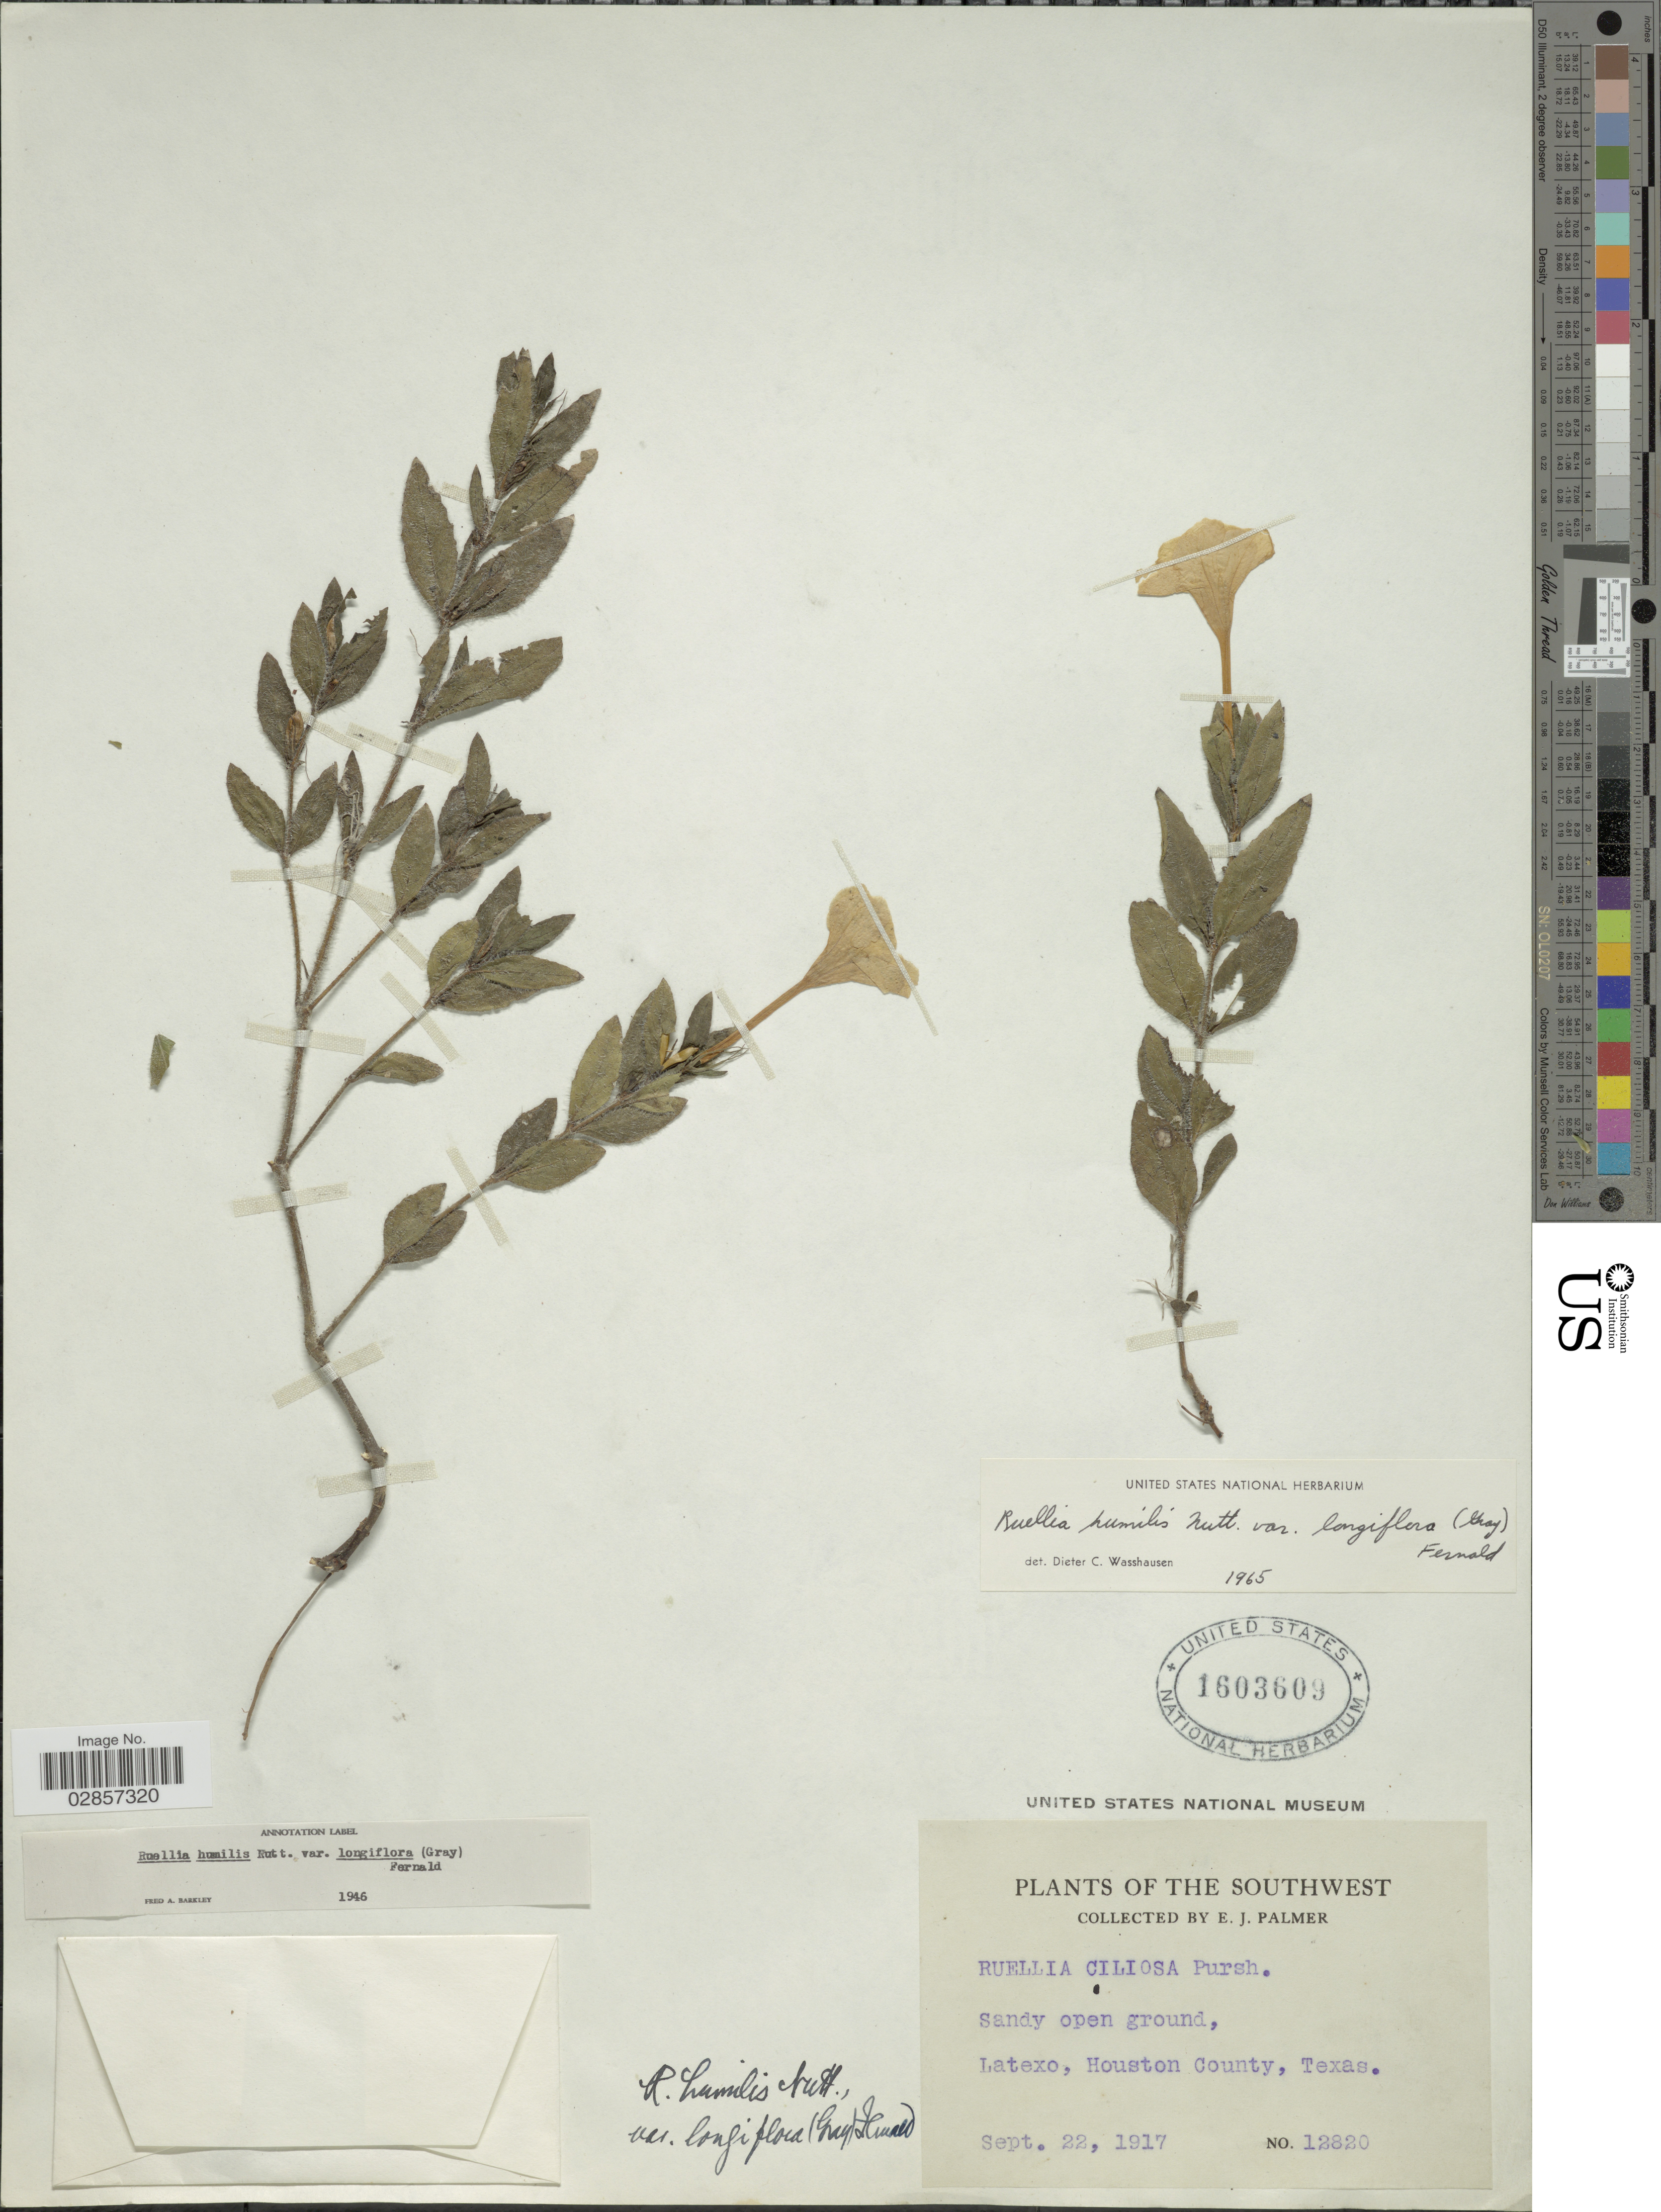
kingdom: Plantae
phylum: Tracheophyta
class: Magnoliopsida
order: Lamiales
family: Acanthaceae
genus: Ruellia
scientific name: Ruellia humilis var. longiflora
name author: (A. Gray) Fernald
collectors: E. J. Palmer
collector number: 12820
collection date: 1917-09-22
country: United States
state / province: Texas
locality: The Southwest, Latexo, Houston County, Texas.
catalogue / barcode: US 1603609